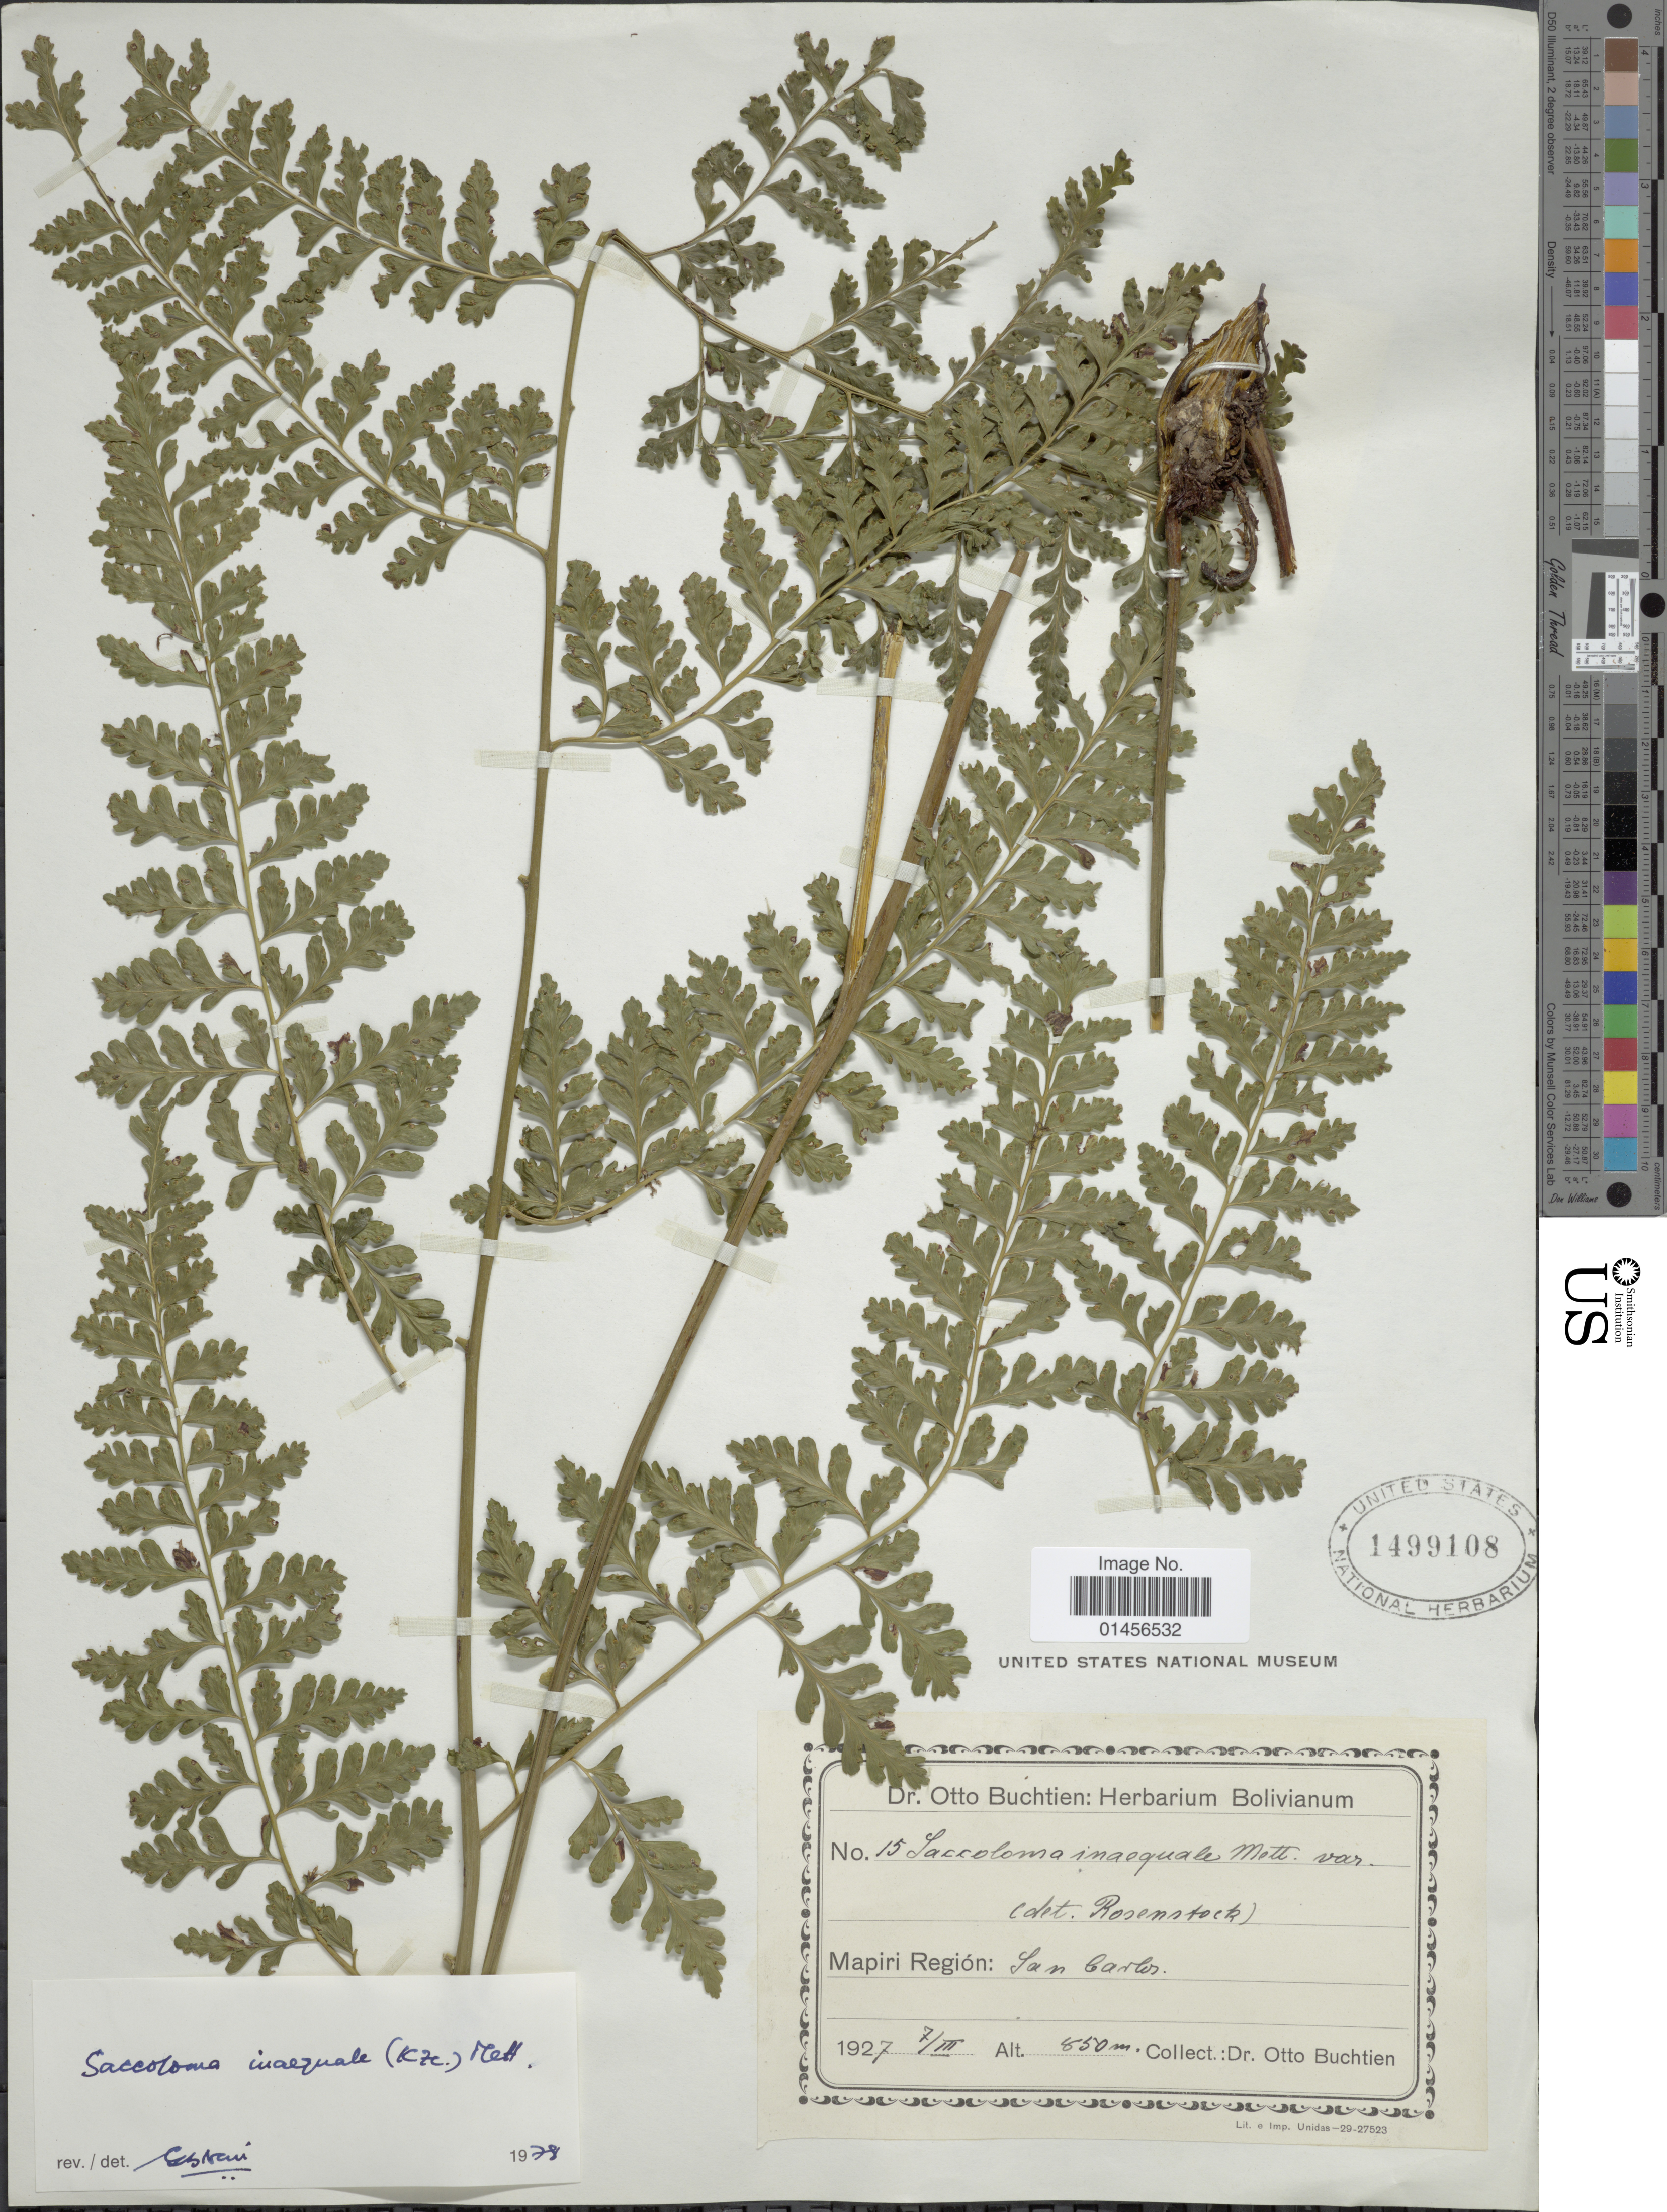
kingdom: Plantae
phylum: Tracheophyta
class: Polypodiopsida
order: Polypodiales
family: Saccolomataceae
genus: Saccoloma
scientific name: Saccoloma inaequale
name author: (Kunze) Mett.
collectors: O. Buchtien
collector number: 15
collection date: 1927-03-07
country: Bolivia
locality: Mapiri región: San Carlos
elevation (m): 850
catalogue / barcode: US 1499108